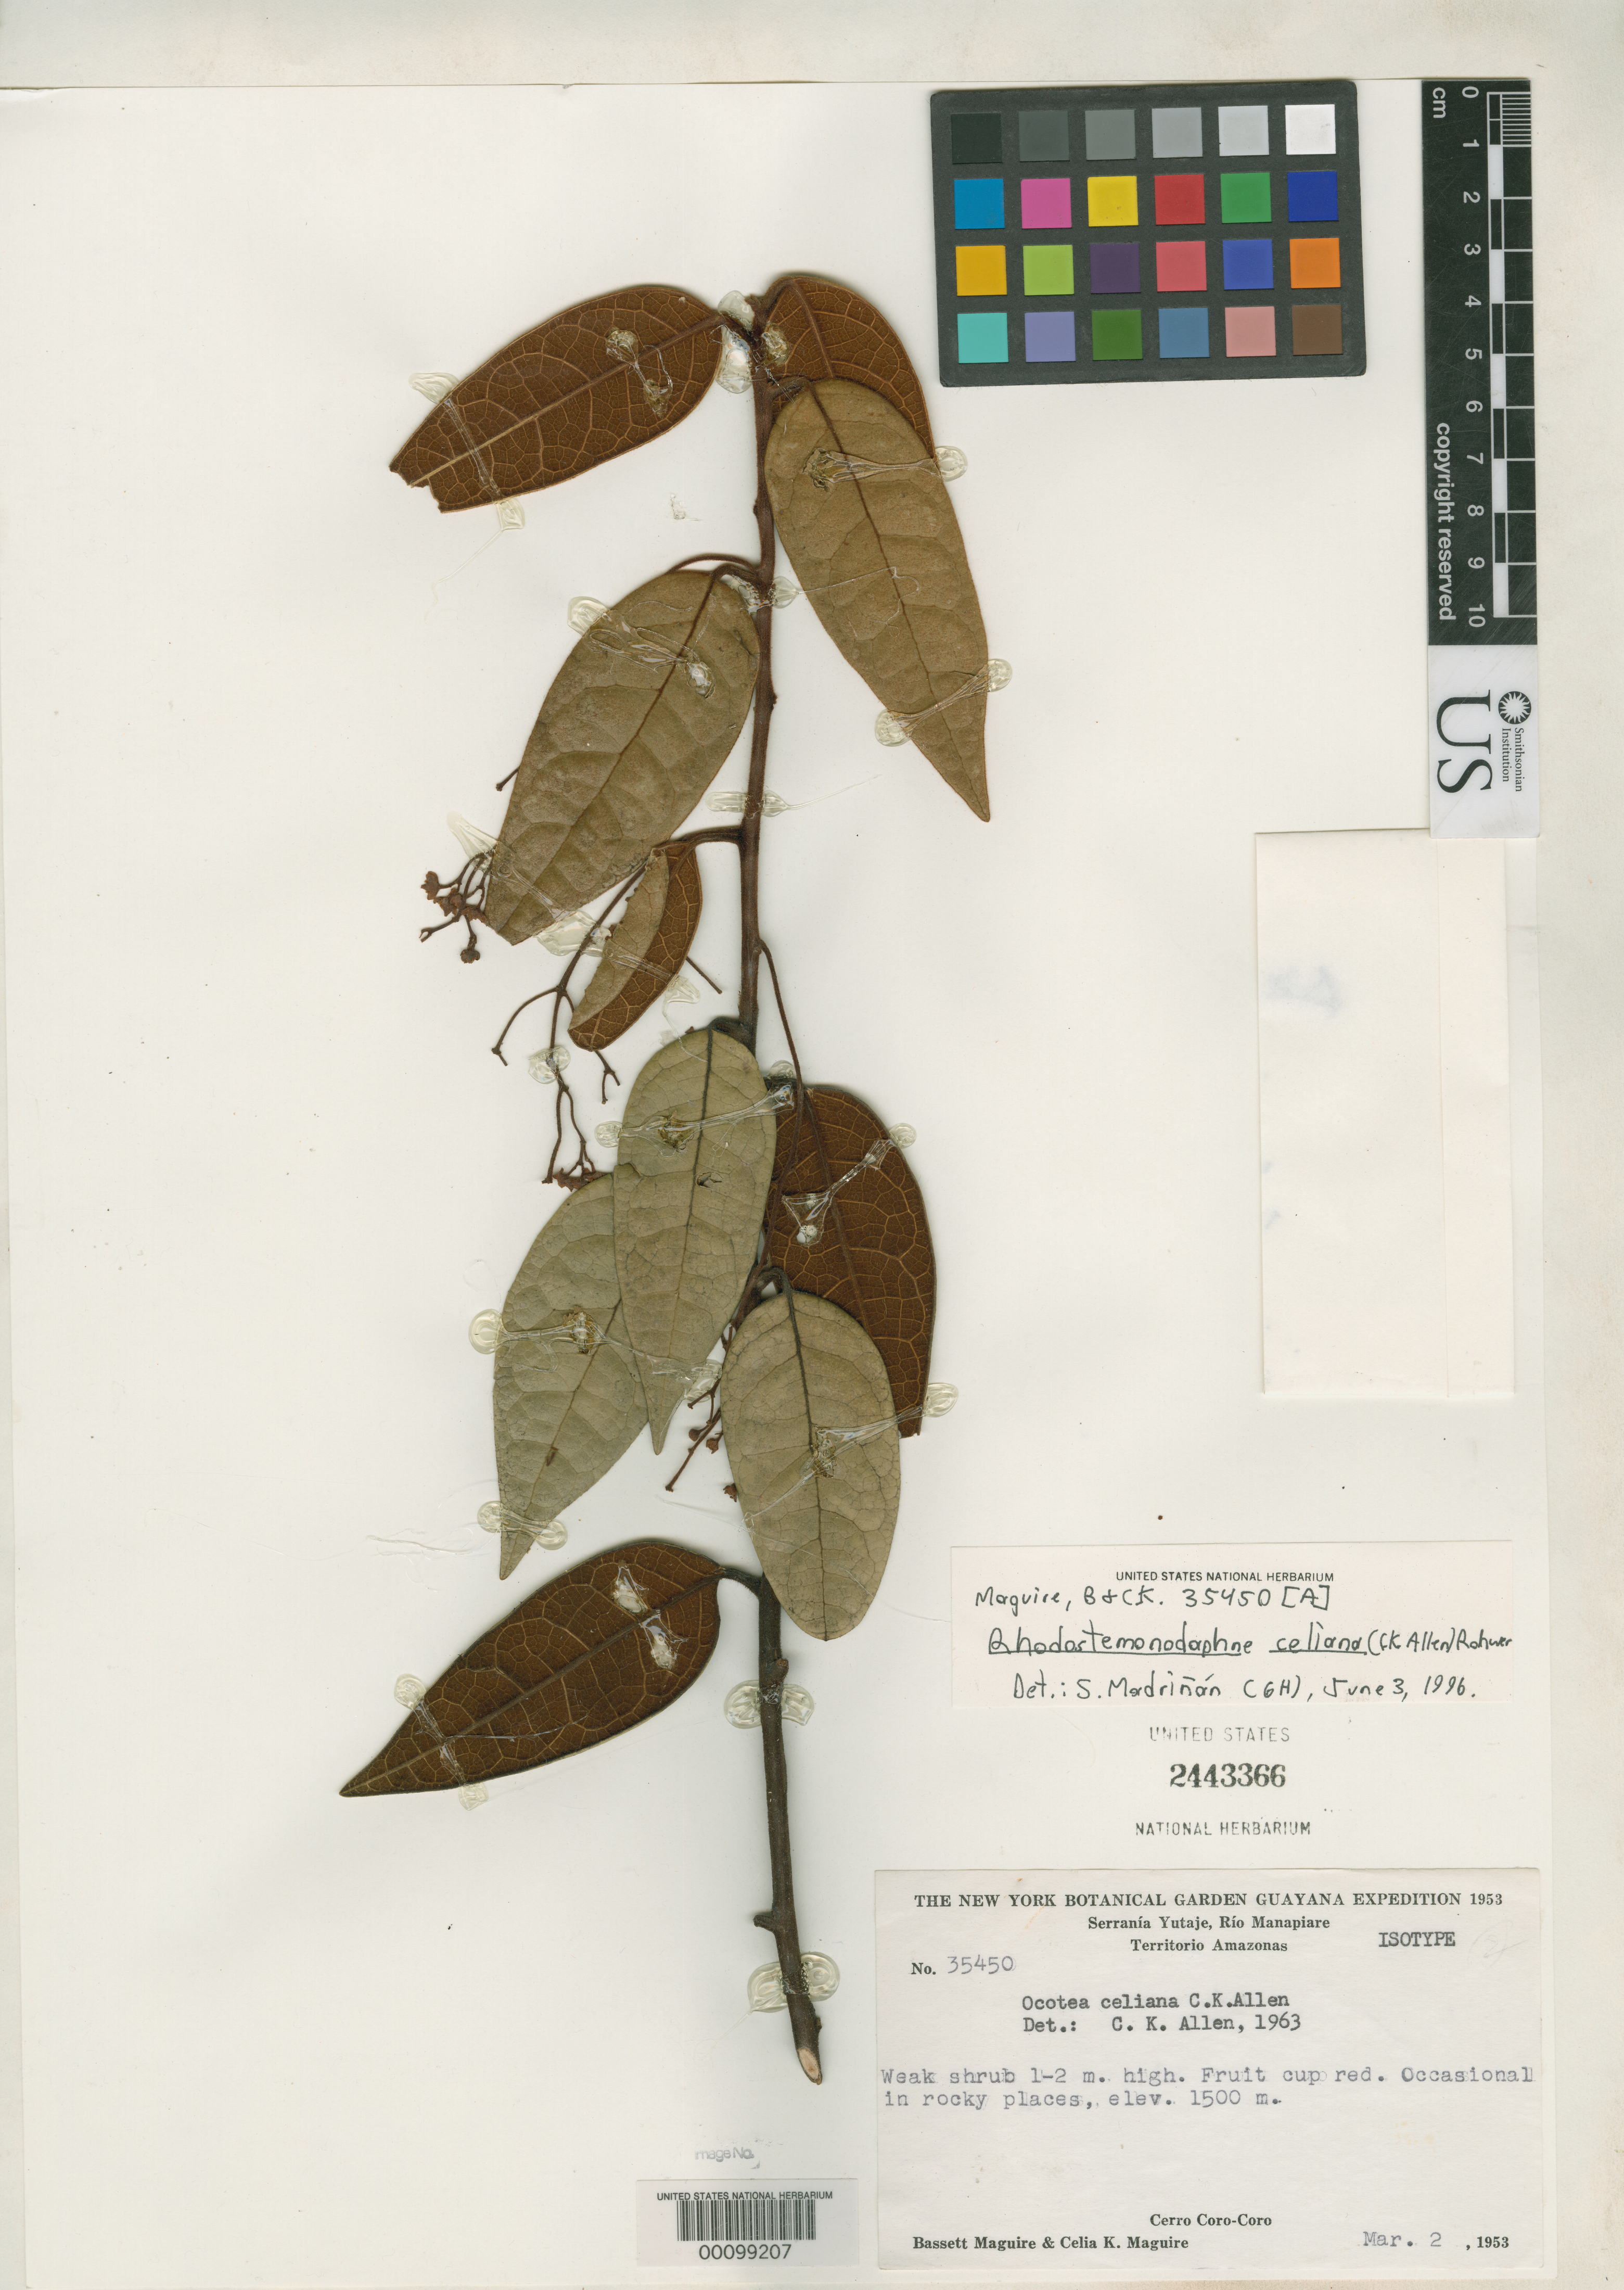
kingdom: Plantae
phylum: Tracheophyta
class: Magnoliopsida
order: Laurales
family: Lauraceae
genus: Ocotea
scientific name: Ocotea celiana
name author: C.K. Allen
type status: Isotype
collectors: B. Maguire & C. K. Maguire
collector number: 35450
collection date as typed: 02 Mar 1953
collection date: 1953-03-02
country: Venezuela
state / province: Amazonas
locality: Cerro Coro-Coro, Serra Nuayutaje, Rio Manapiare.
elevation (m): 1500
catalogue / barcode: US 2443366